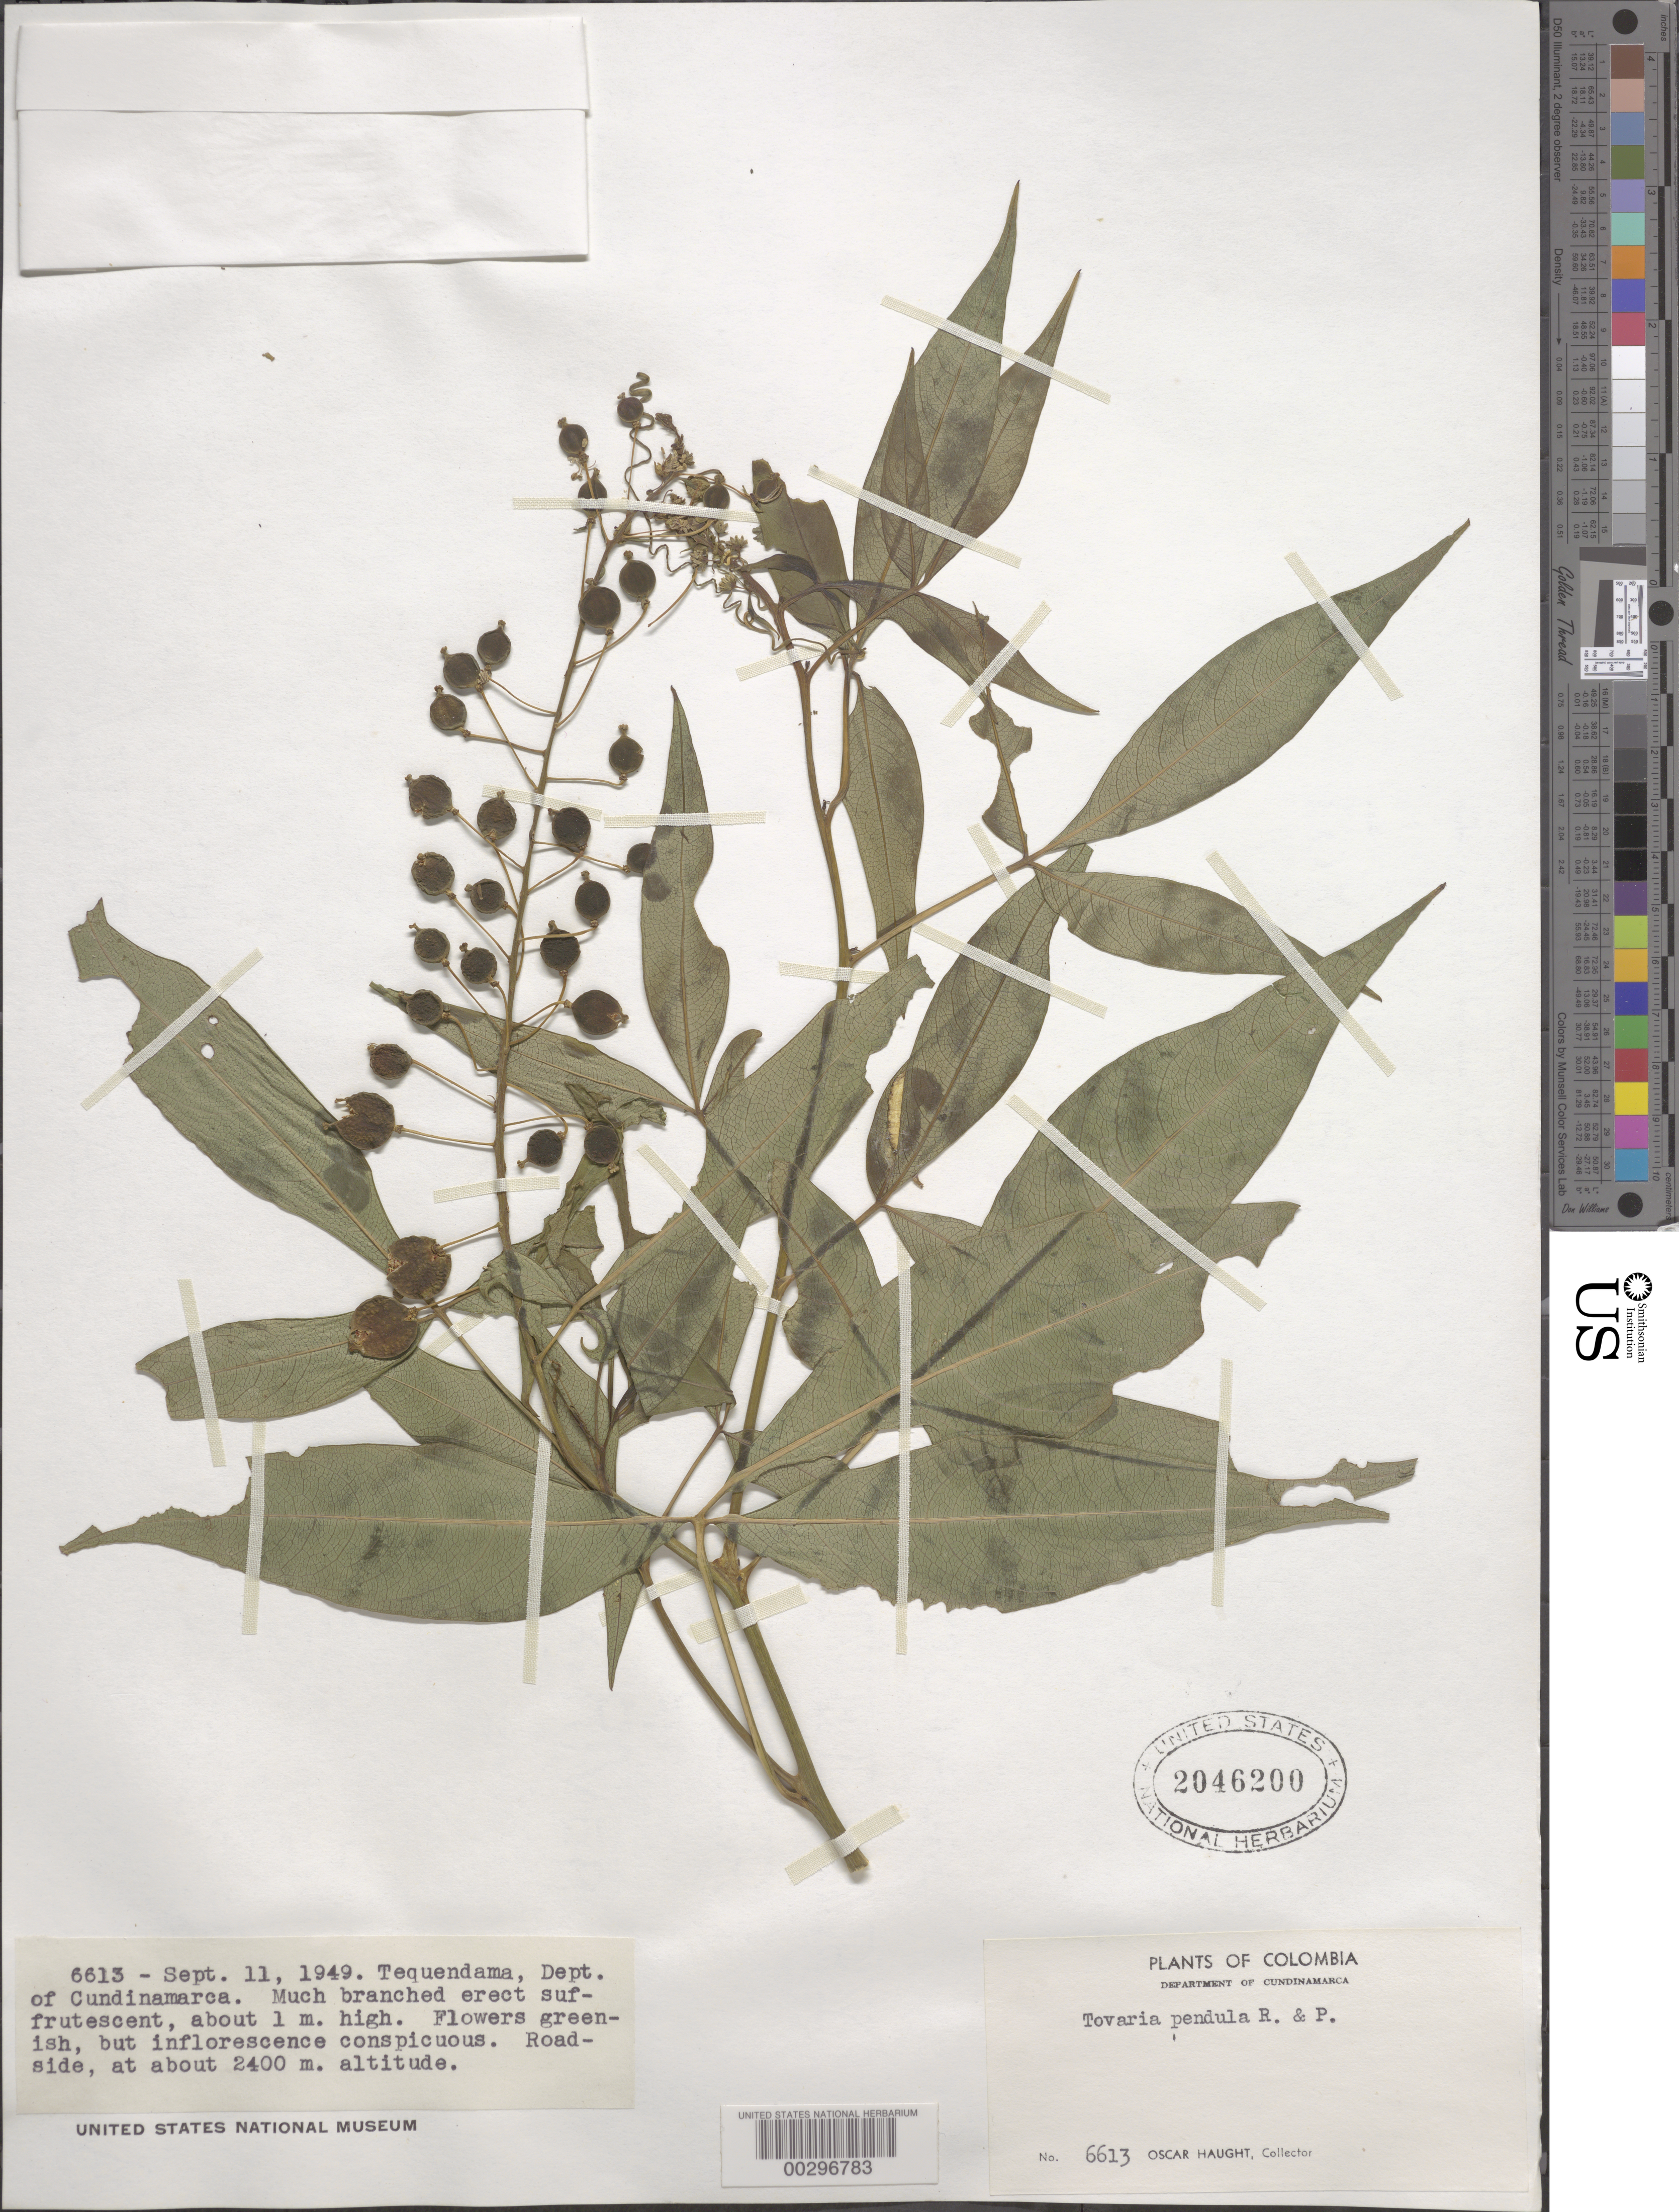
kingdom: Plantae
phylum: Tracheophyta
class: Magnoliopsida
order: Brassicales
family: Tovariaceae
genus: Tovaria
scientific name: Tovaria pendula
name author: Ruiz & Pav.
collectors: O. L. Haught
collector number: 6613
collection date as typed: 11 Sep 1949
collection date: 1949-09-11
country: Colombia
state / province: Cundinamarca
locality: Tequendama Gata and Villa Vicencia, Guayabatal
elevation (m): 2400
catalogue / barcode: US 2046200